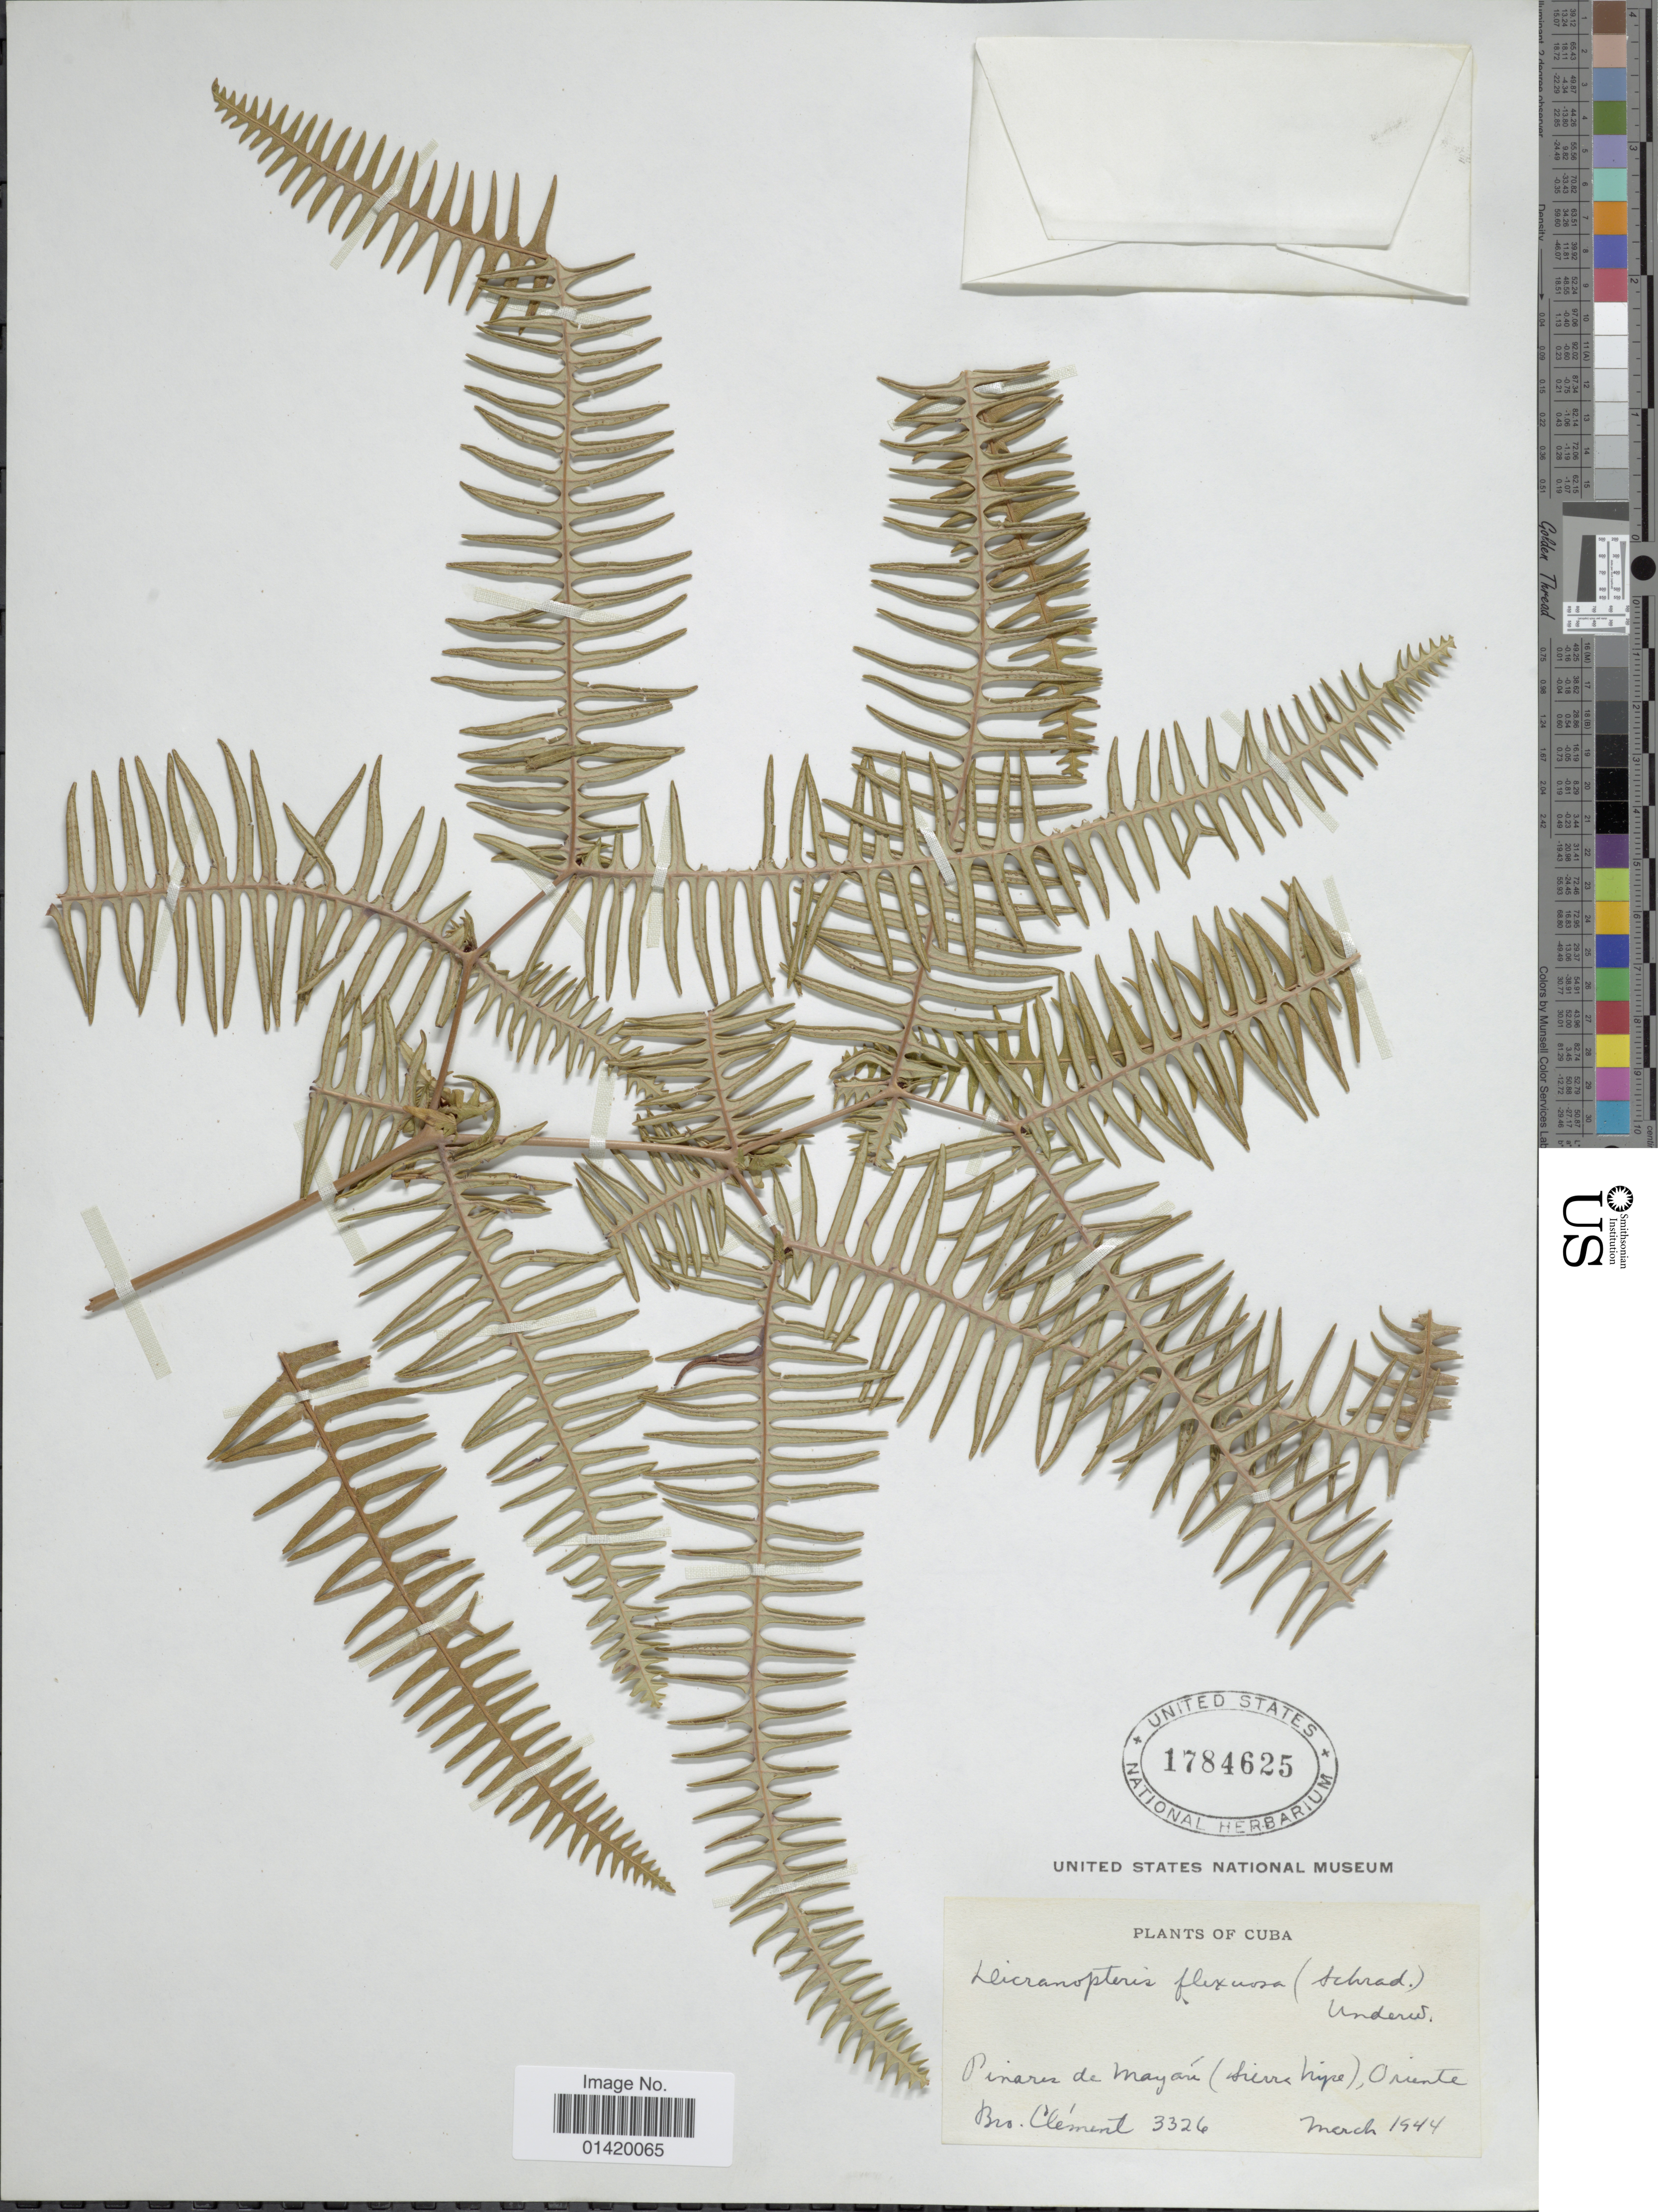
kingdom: Plantae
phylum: Tracheophyta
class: Polypodiopsida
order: Gleicheniales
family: Gleicheniaceae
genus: Dicranopteris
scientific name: Dicranopteris flexuosa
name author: (Schrad.) Underw.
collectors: B. Clement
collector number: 3326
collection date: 1944-03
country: Cuba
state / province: Oriente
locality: Pinares de Mayári (Sierre Lipe)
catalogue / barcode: US 1784625